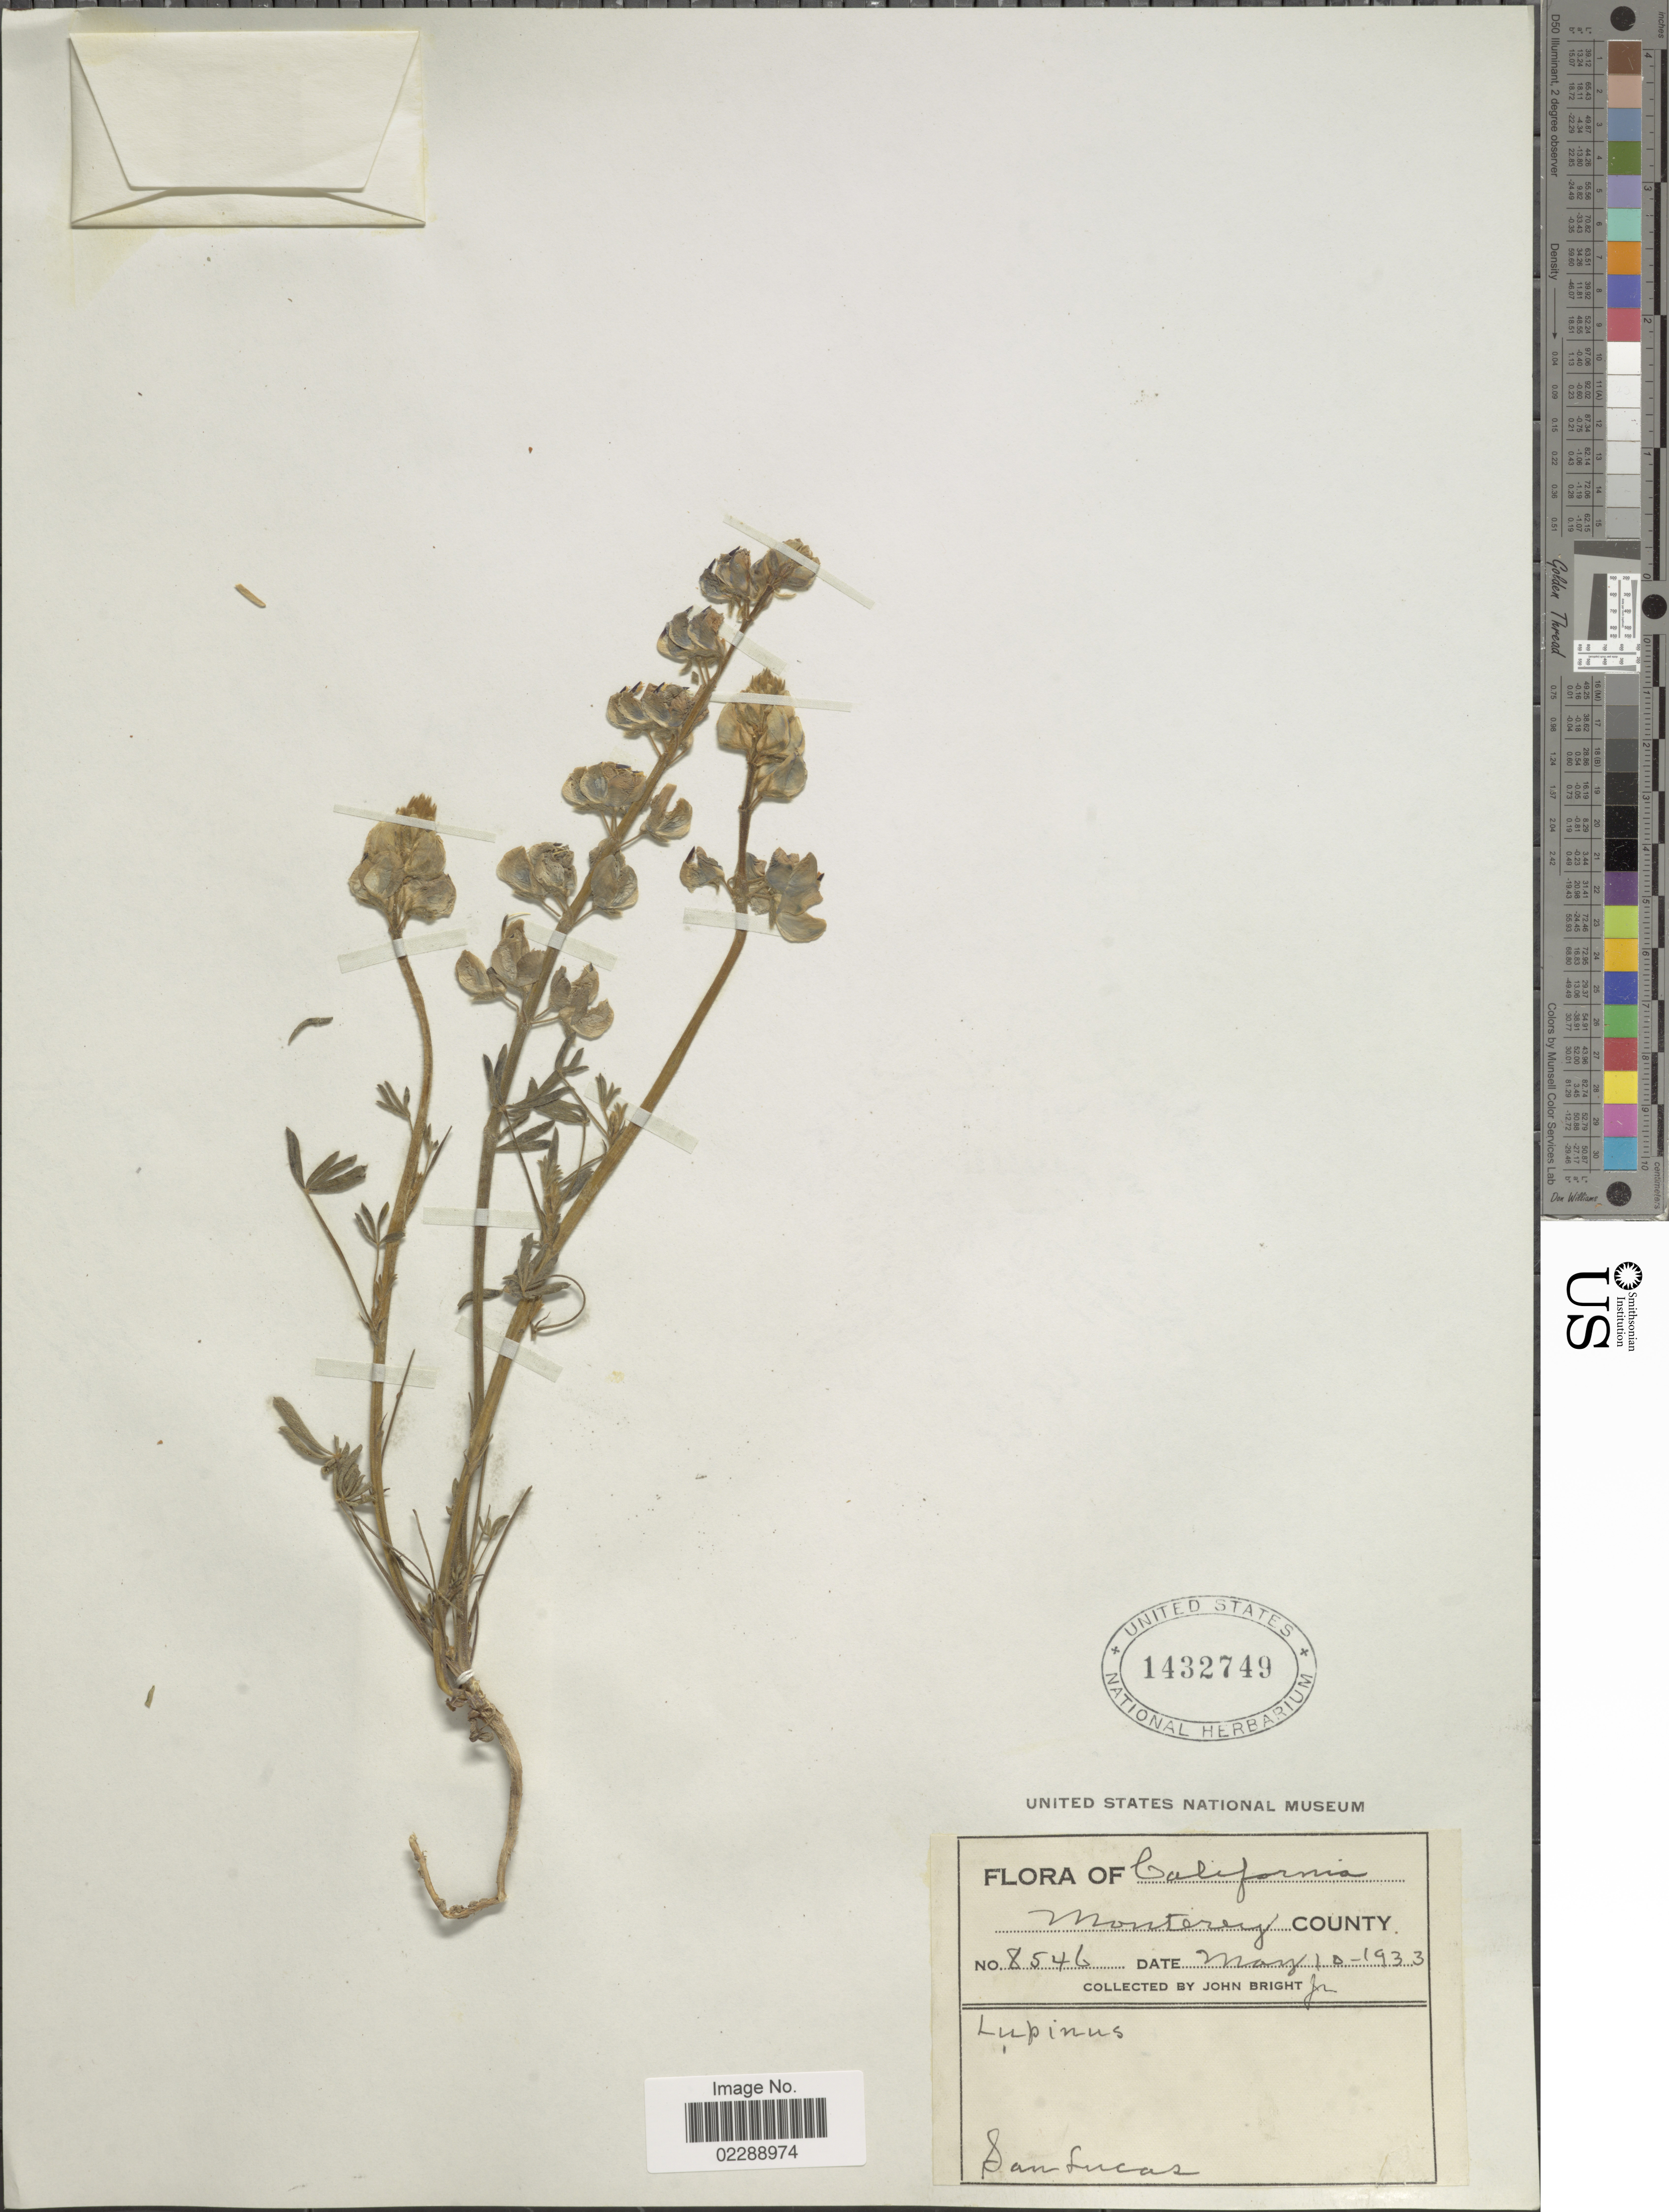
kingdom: Plantae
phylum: Tracheophyta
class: Magnoliopsida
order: Fabales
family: Fabaceae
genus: Lupinus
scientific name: Lupinus sp.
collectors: J. Bright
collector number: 8546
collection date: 1933-05-10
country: United States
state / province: California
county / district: Monterey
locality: Monterey County, San Lucas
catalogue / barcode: US 1432749